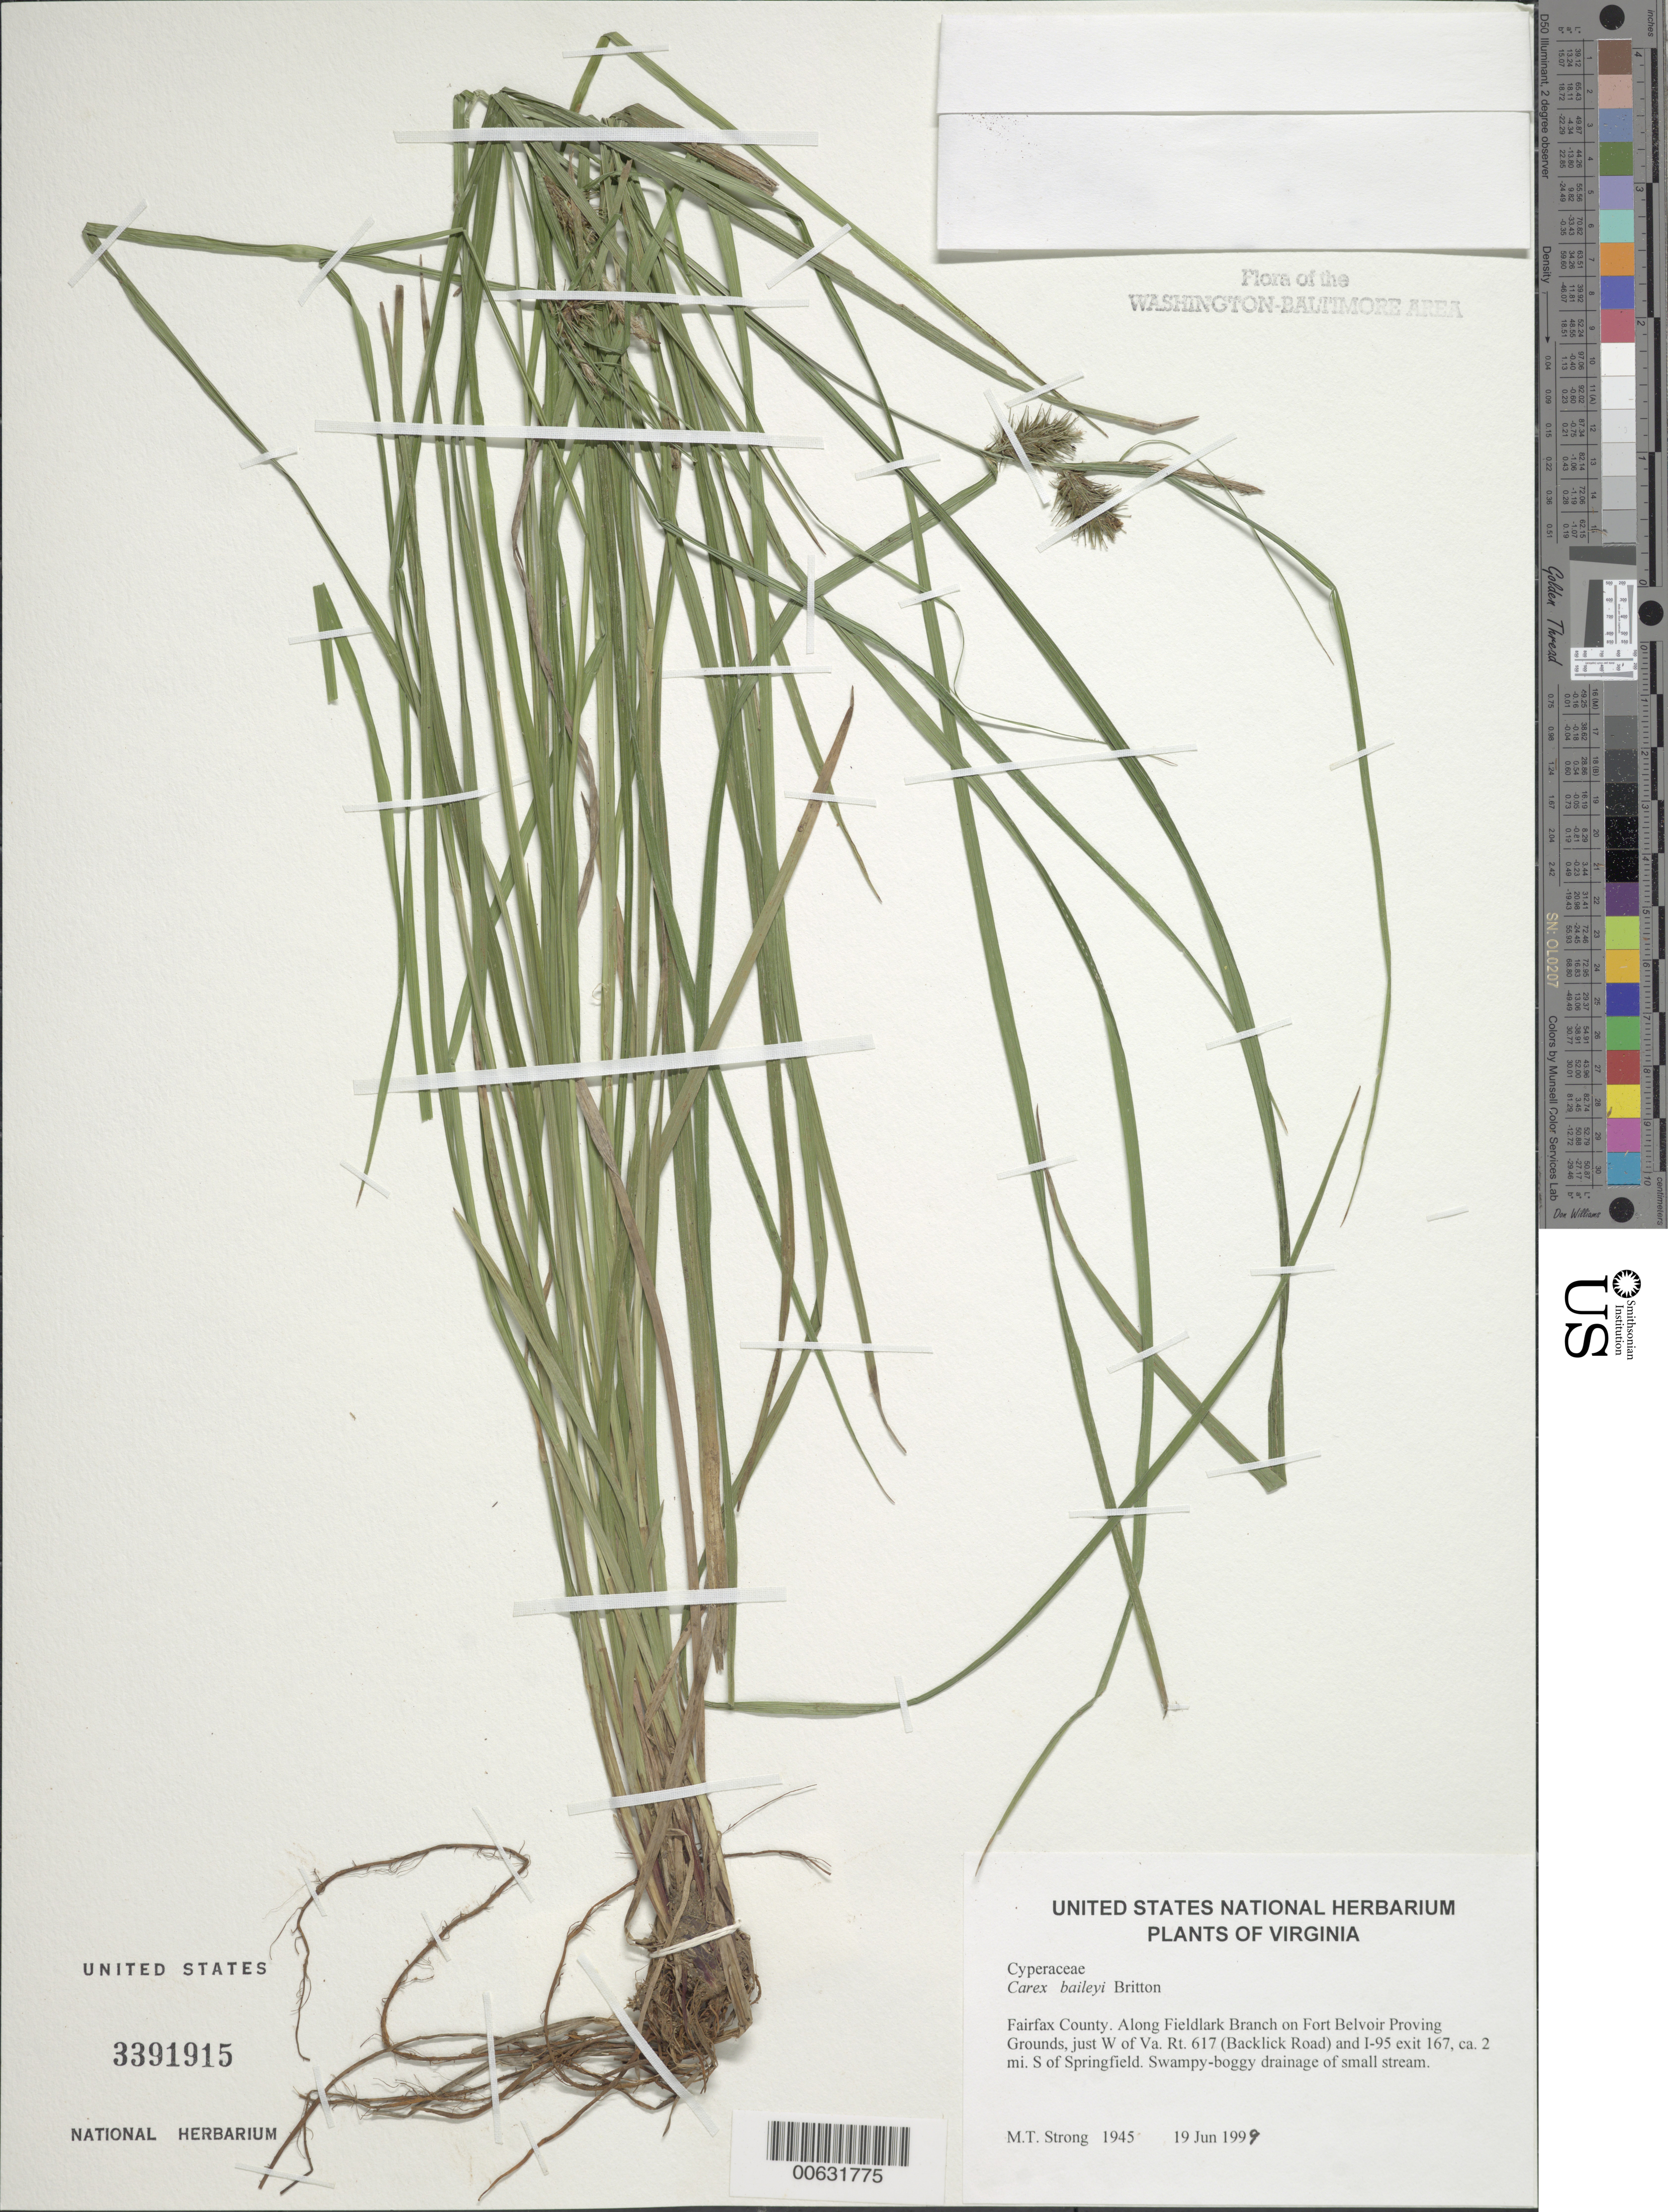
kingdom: Plantae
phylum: Tracheophyta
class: Liliopsida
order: Poales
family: Cyperaceae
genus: Carex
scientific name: Carex baileyi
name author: Britton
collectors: M. T. Strong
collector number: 1945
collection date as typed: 19 Jun 1999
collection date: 1999-06-19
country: United States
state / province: Virginia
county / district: Fairfax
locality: Along Fieldlark Branch on Fort Belvoir Proving Grounds, just W of Va. Rt. 617 (Backlick Road) and I-95 exit 167, ca. 2 mi. S of Springfield.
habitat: Swampy-boggy drainage of small stream.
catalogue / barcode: US 3391915